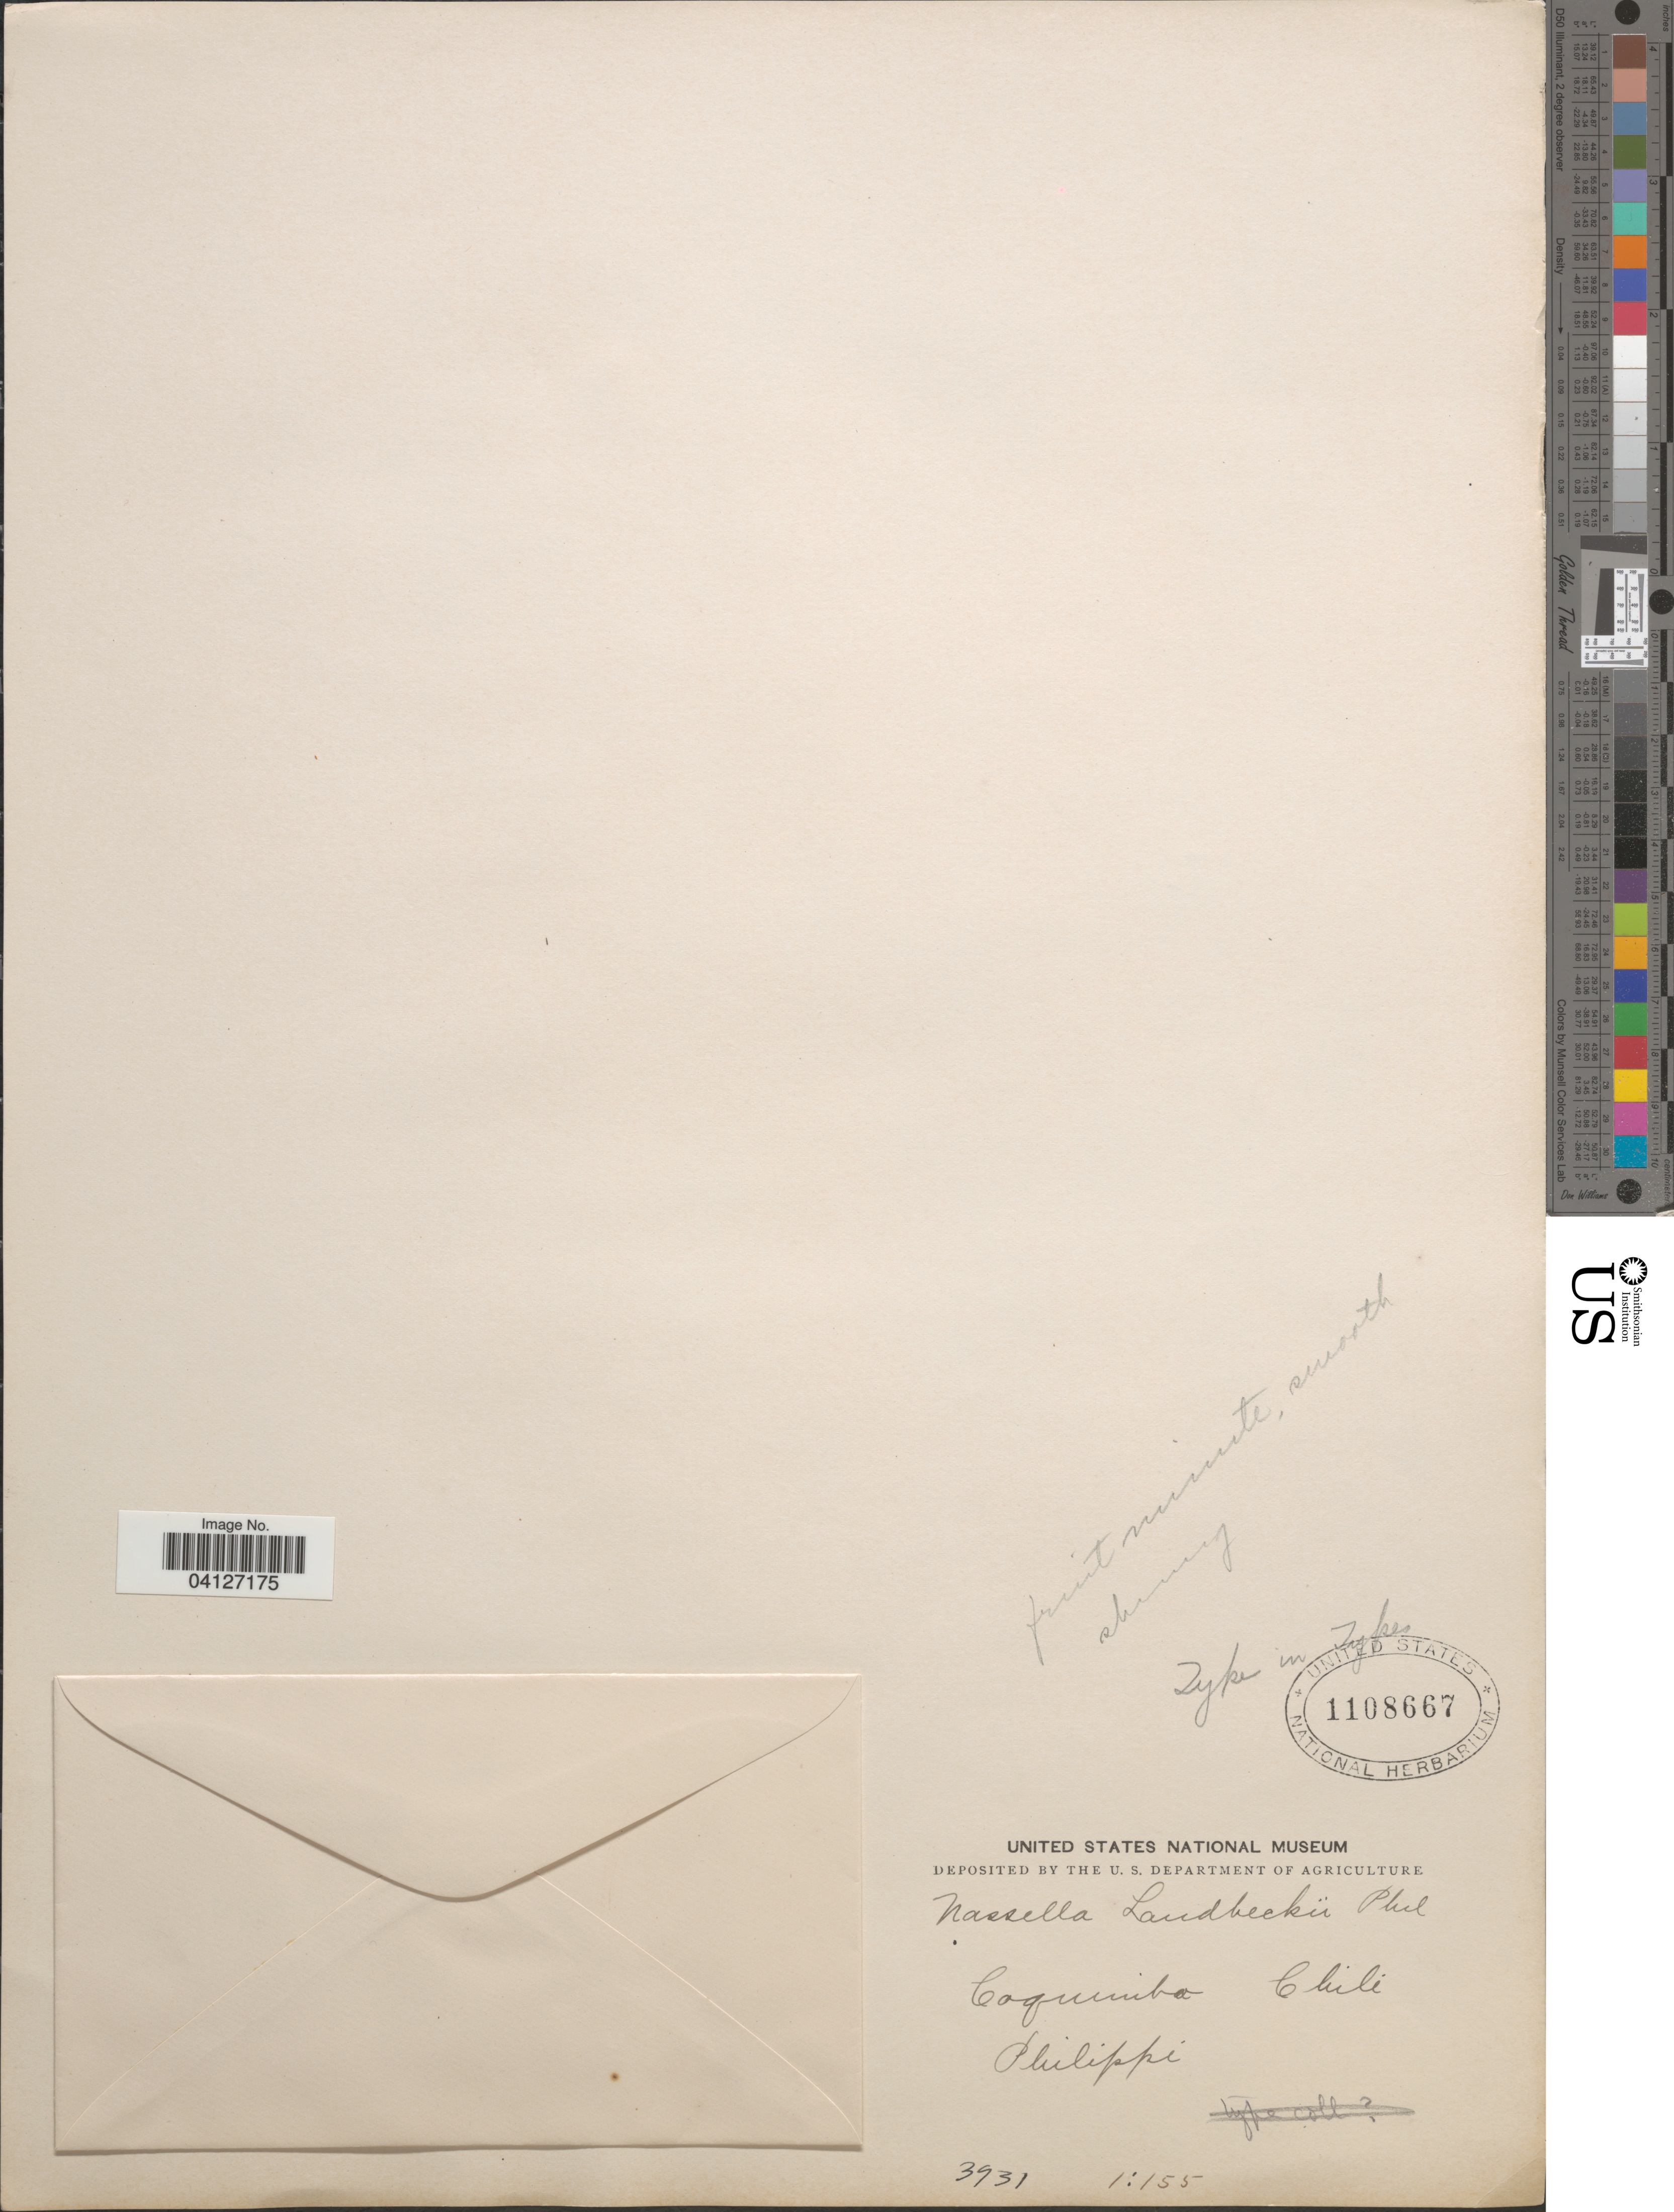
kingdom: Plantae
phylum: Tracheophyta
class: Liliopsida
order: Poales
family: Poaceae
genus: Nassella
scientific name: Nassella landbeckii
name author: Phil.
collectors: -. Philippi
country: Chile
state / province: Coquimbo (IV)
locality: Coquimbo.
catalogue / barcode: US 1108667